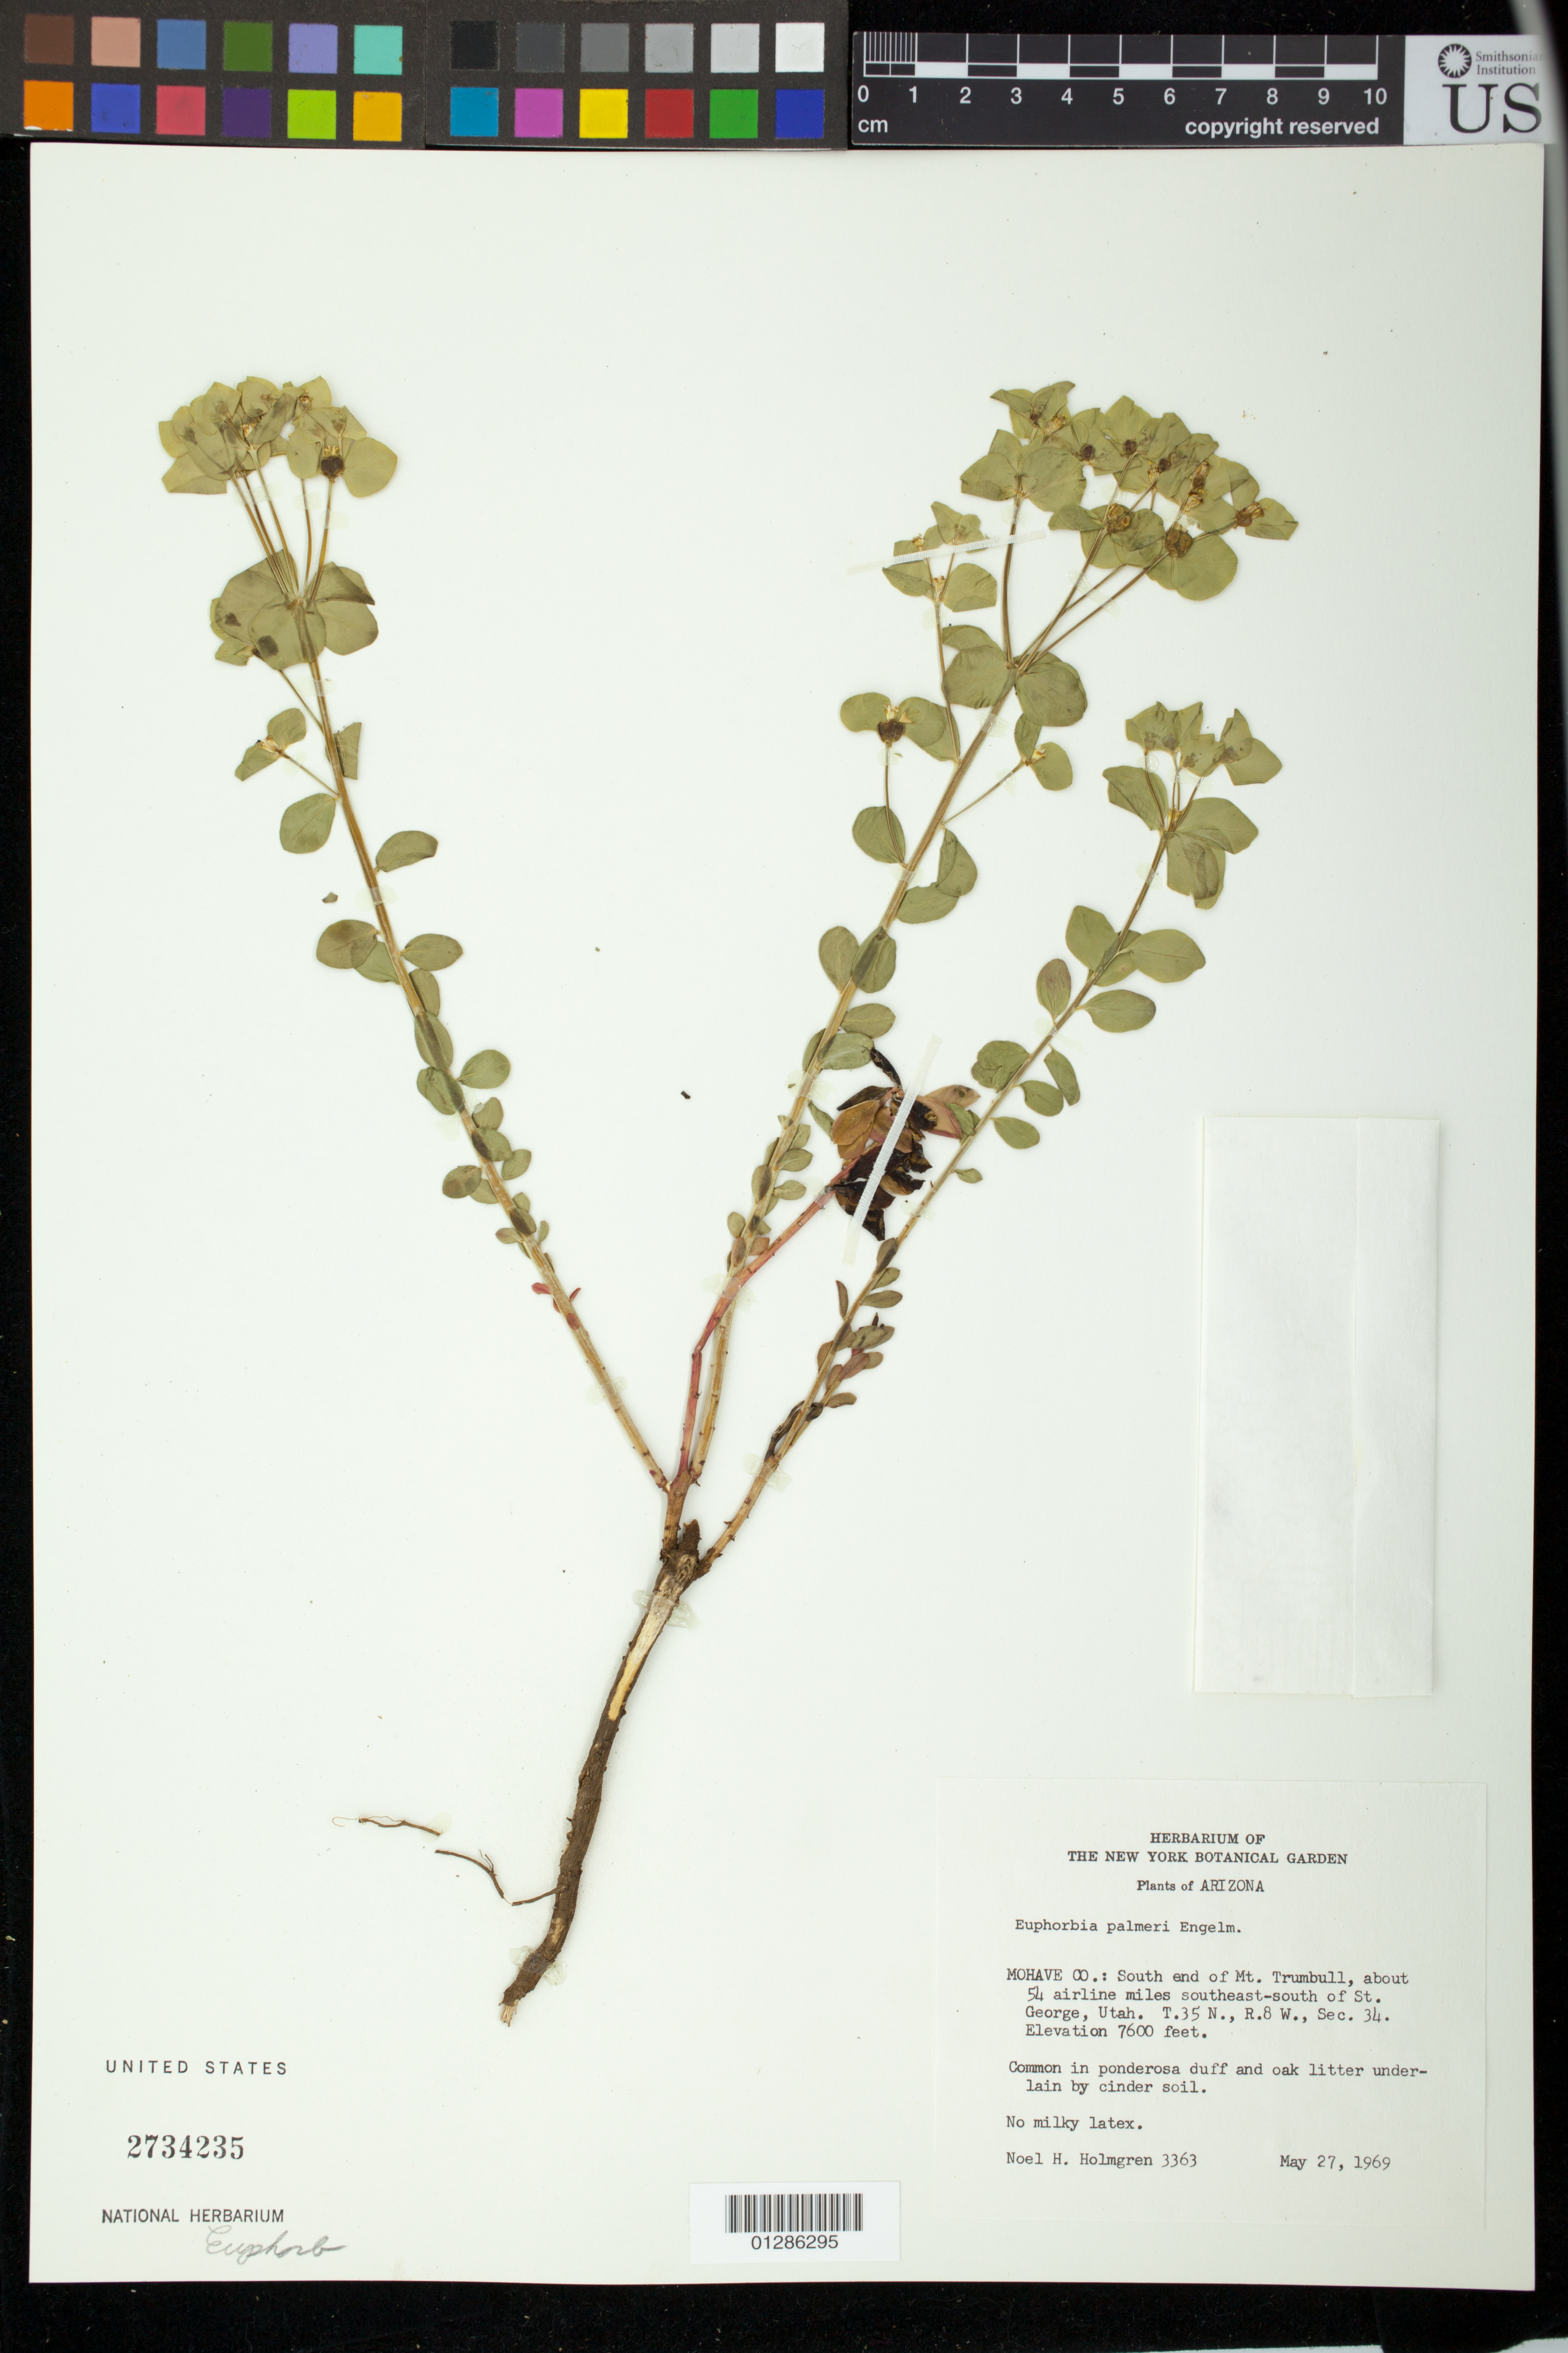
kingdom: Plantae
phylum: Tracheophyta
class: Magnoliopsida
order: Malpighiales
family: Euphorbiaceae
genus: Euphorbia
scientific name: Euphorbia lurida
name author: Engelm.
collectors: N. H. Holmgren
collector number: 3363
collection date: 1969-05-27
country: United States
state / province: Arizona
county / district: Mohave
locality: South end of Mt. Trumbull, about 54 airline miles southeast-south of St. George,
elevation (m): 2316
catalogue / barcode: US 2734235